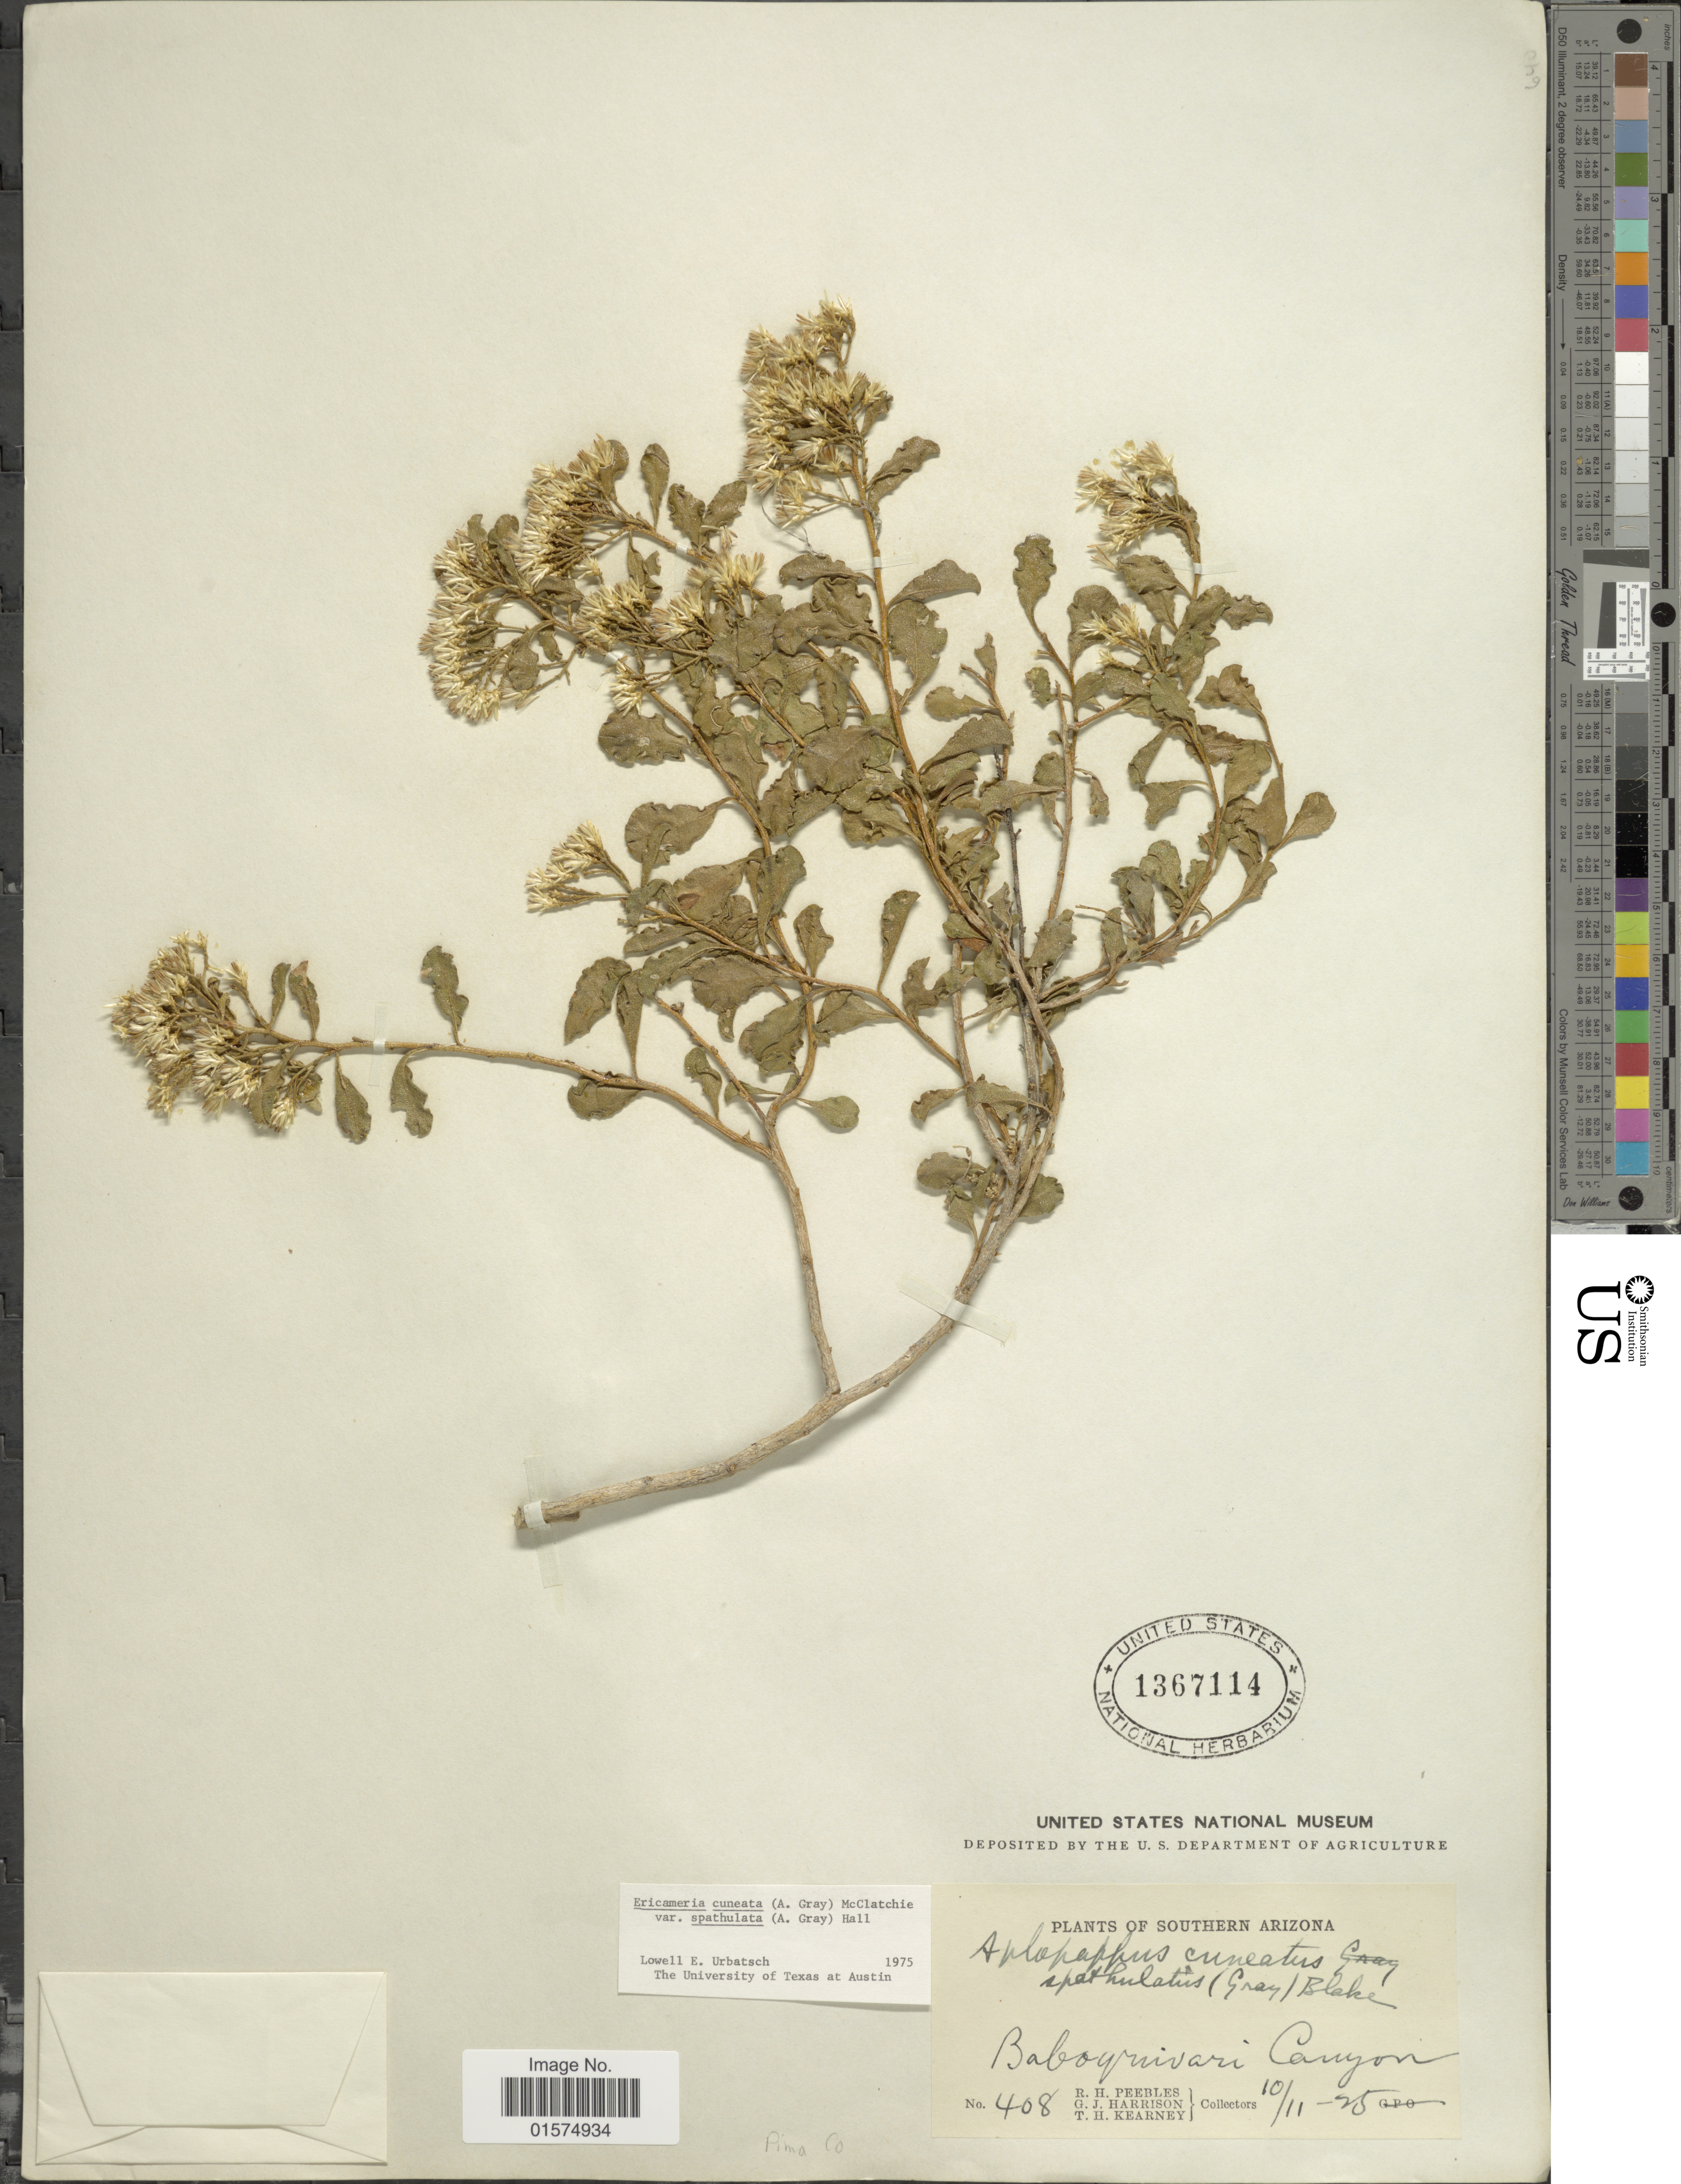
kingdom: Plantae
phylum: Tracheophyta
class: Magnoliopsida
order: Asterales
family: Asteraceae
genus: Ericameria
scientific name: Ericameria cuneata var. spathulata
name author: (A. Gray) H.M. Hall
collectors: R. H. Peebles, G. J. Harrison & T. H. Kearney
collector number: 408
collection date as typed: Transcribed d/m/y: 11/10/25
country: United States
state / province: Arizona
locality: Baboquivari Canyon. Southern Arizona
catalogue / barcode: US 1367114